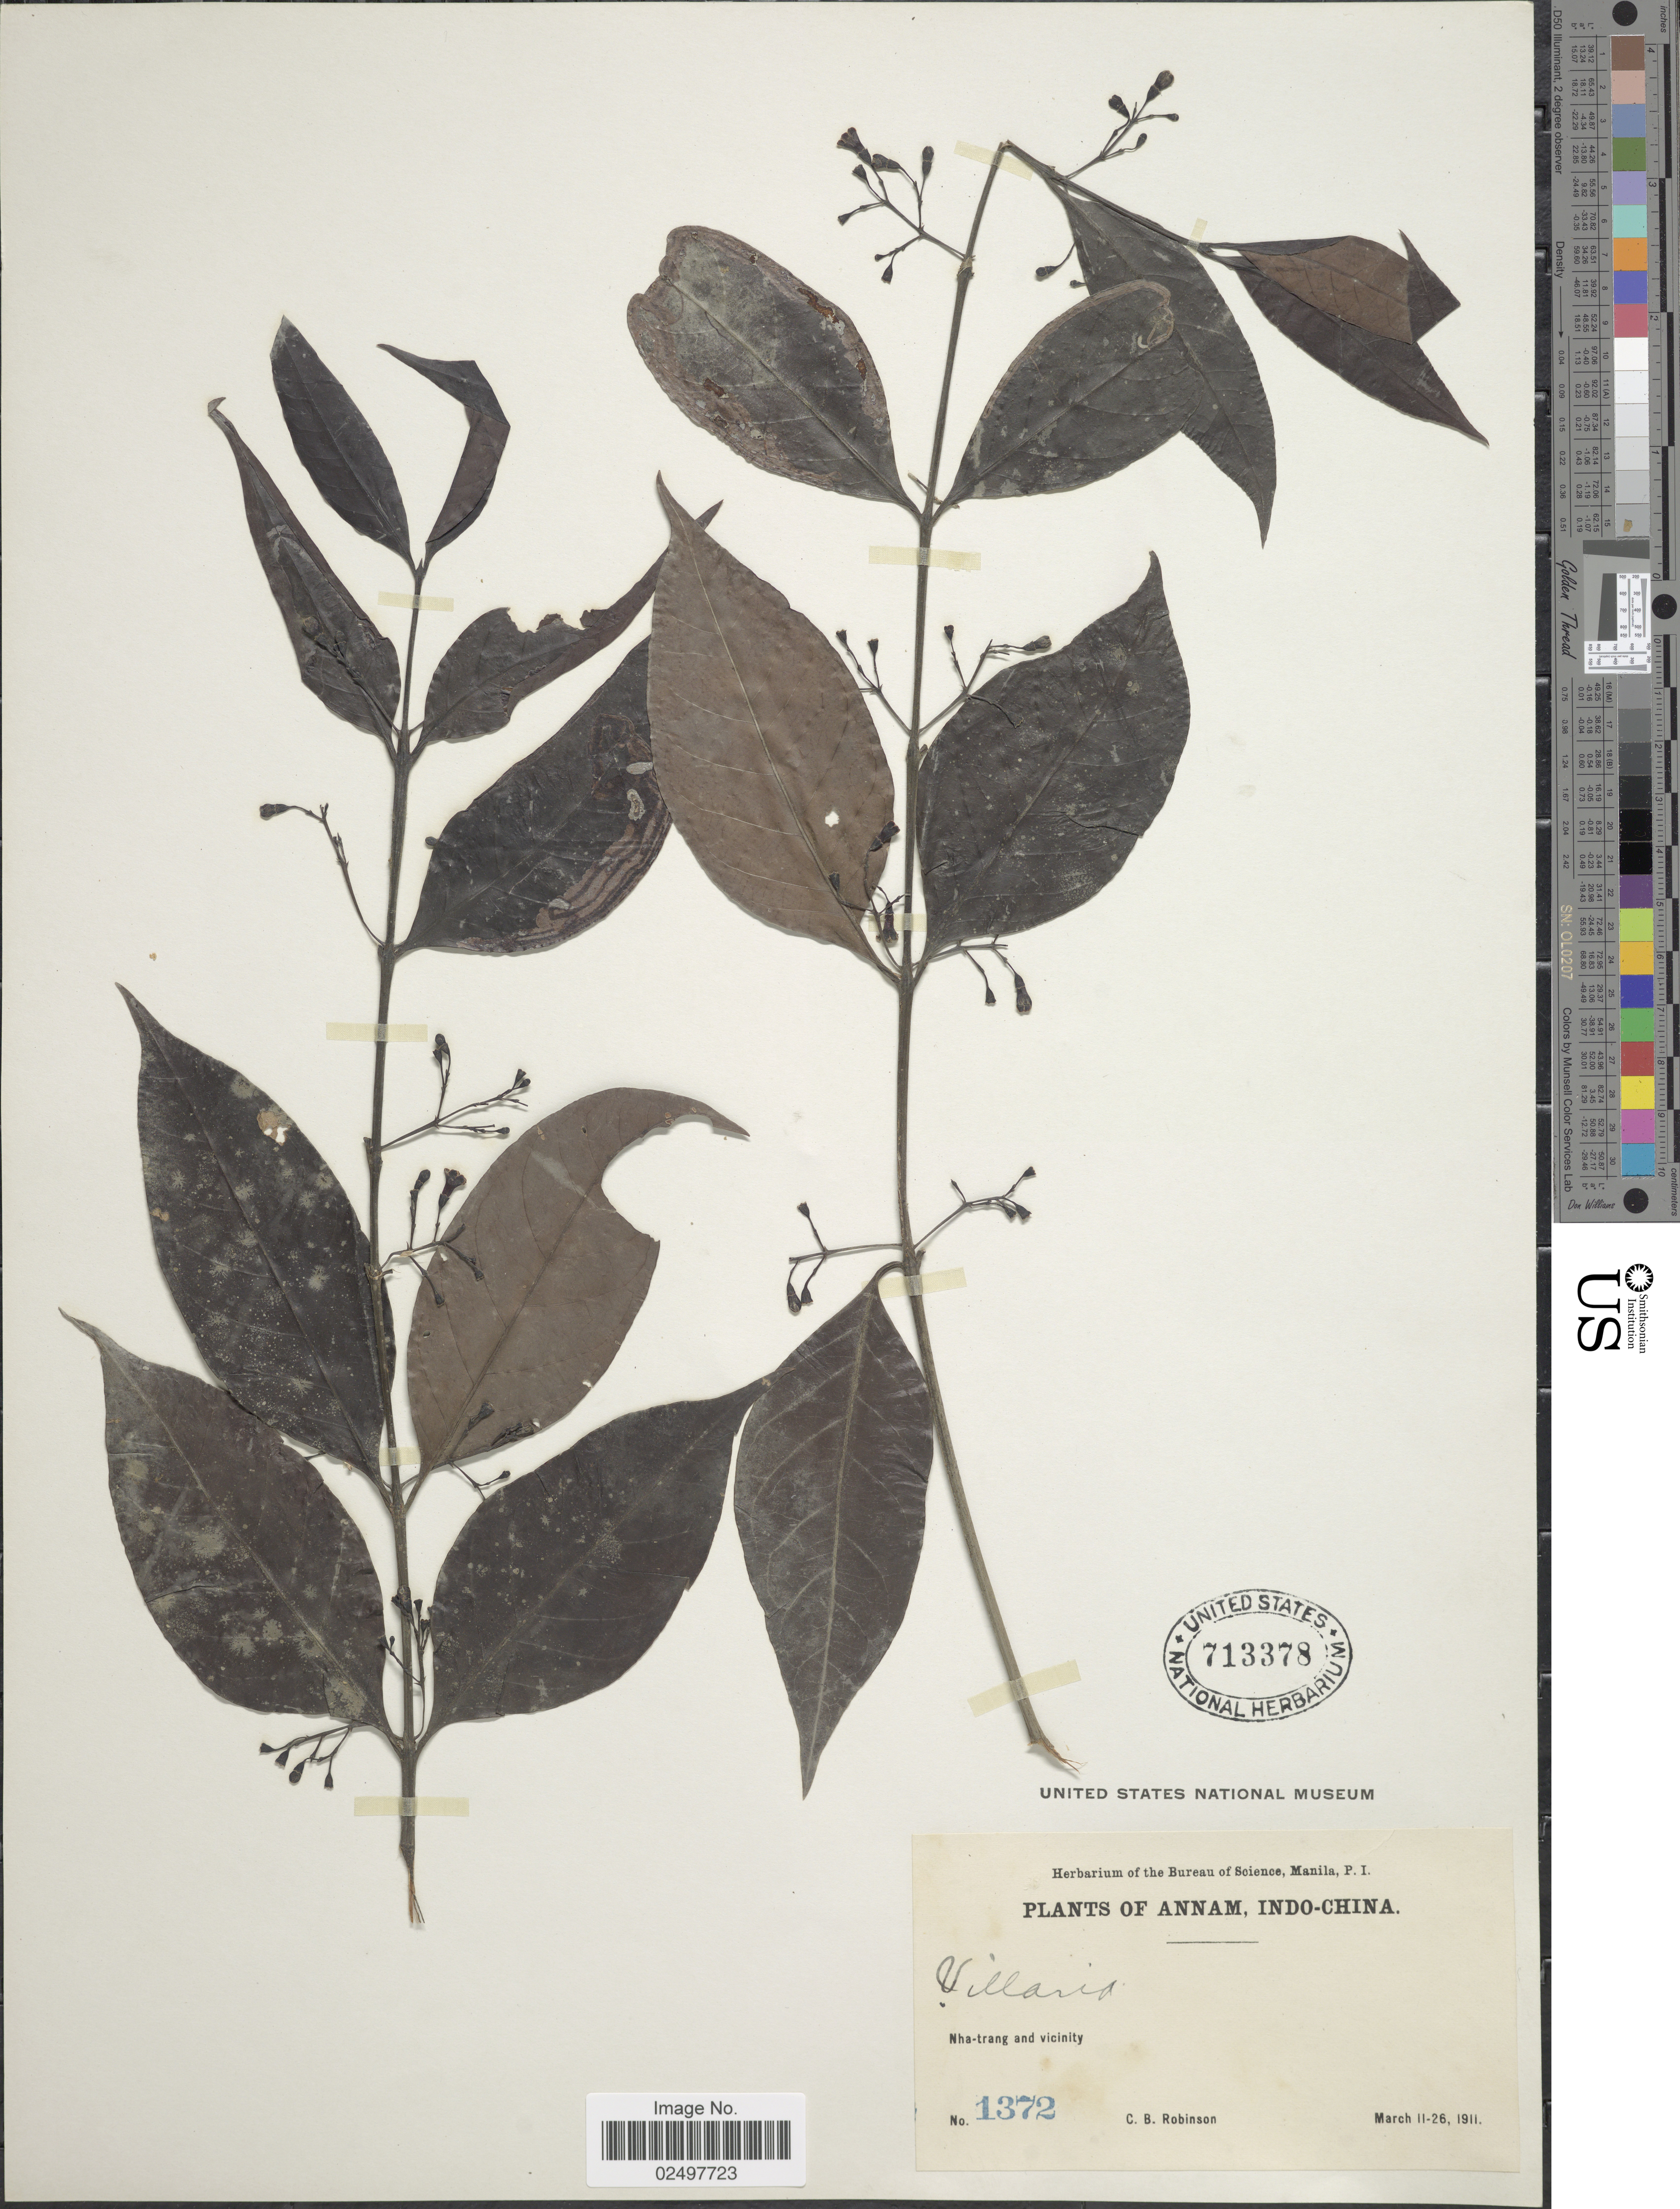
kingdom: Plantae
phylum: Tracheophyta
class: Magnoliopsida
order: Gentianales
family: Rubiaceae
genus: Villaria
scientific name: Villaria sp.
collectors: C. Robinson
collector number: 1372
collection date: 1911-03-11/1911-03-26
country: Vietnam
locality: Annam, Nha- trang and vicinity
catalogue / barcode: US 713378